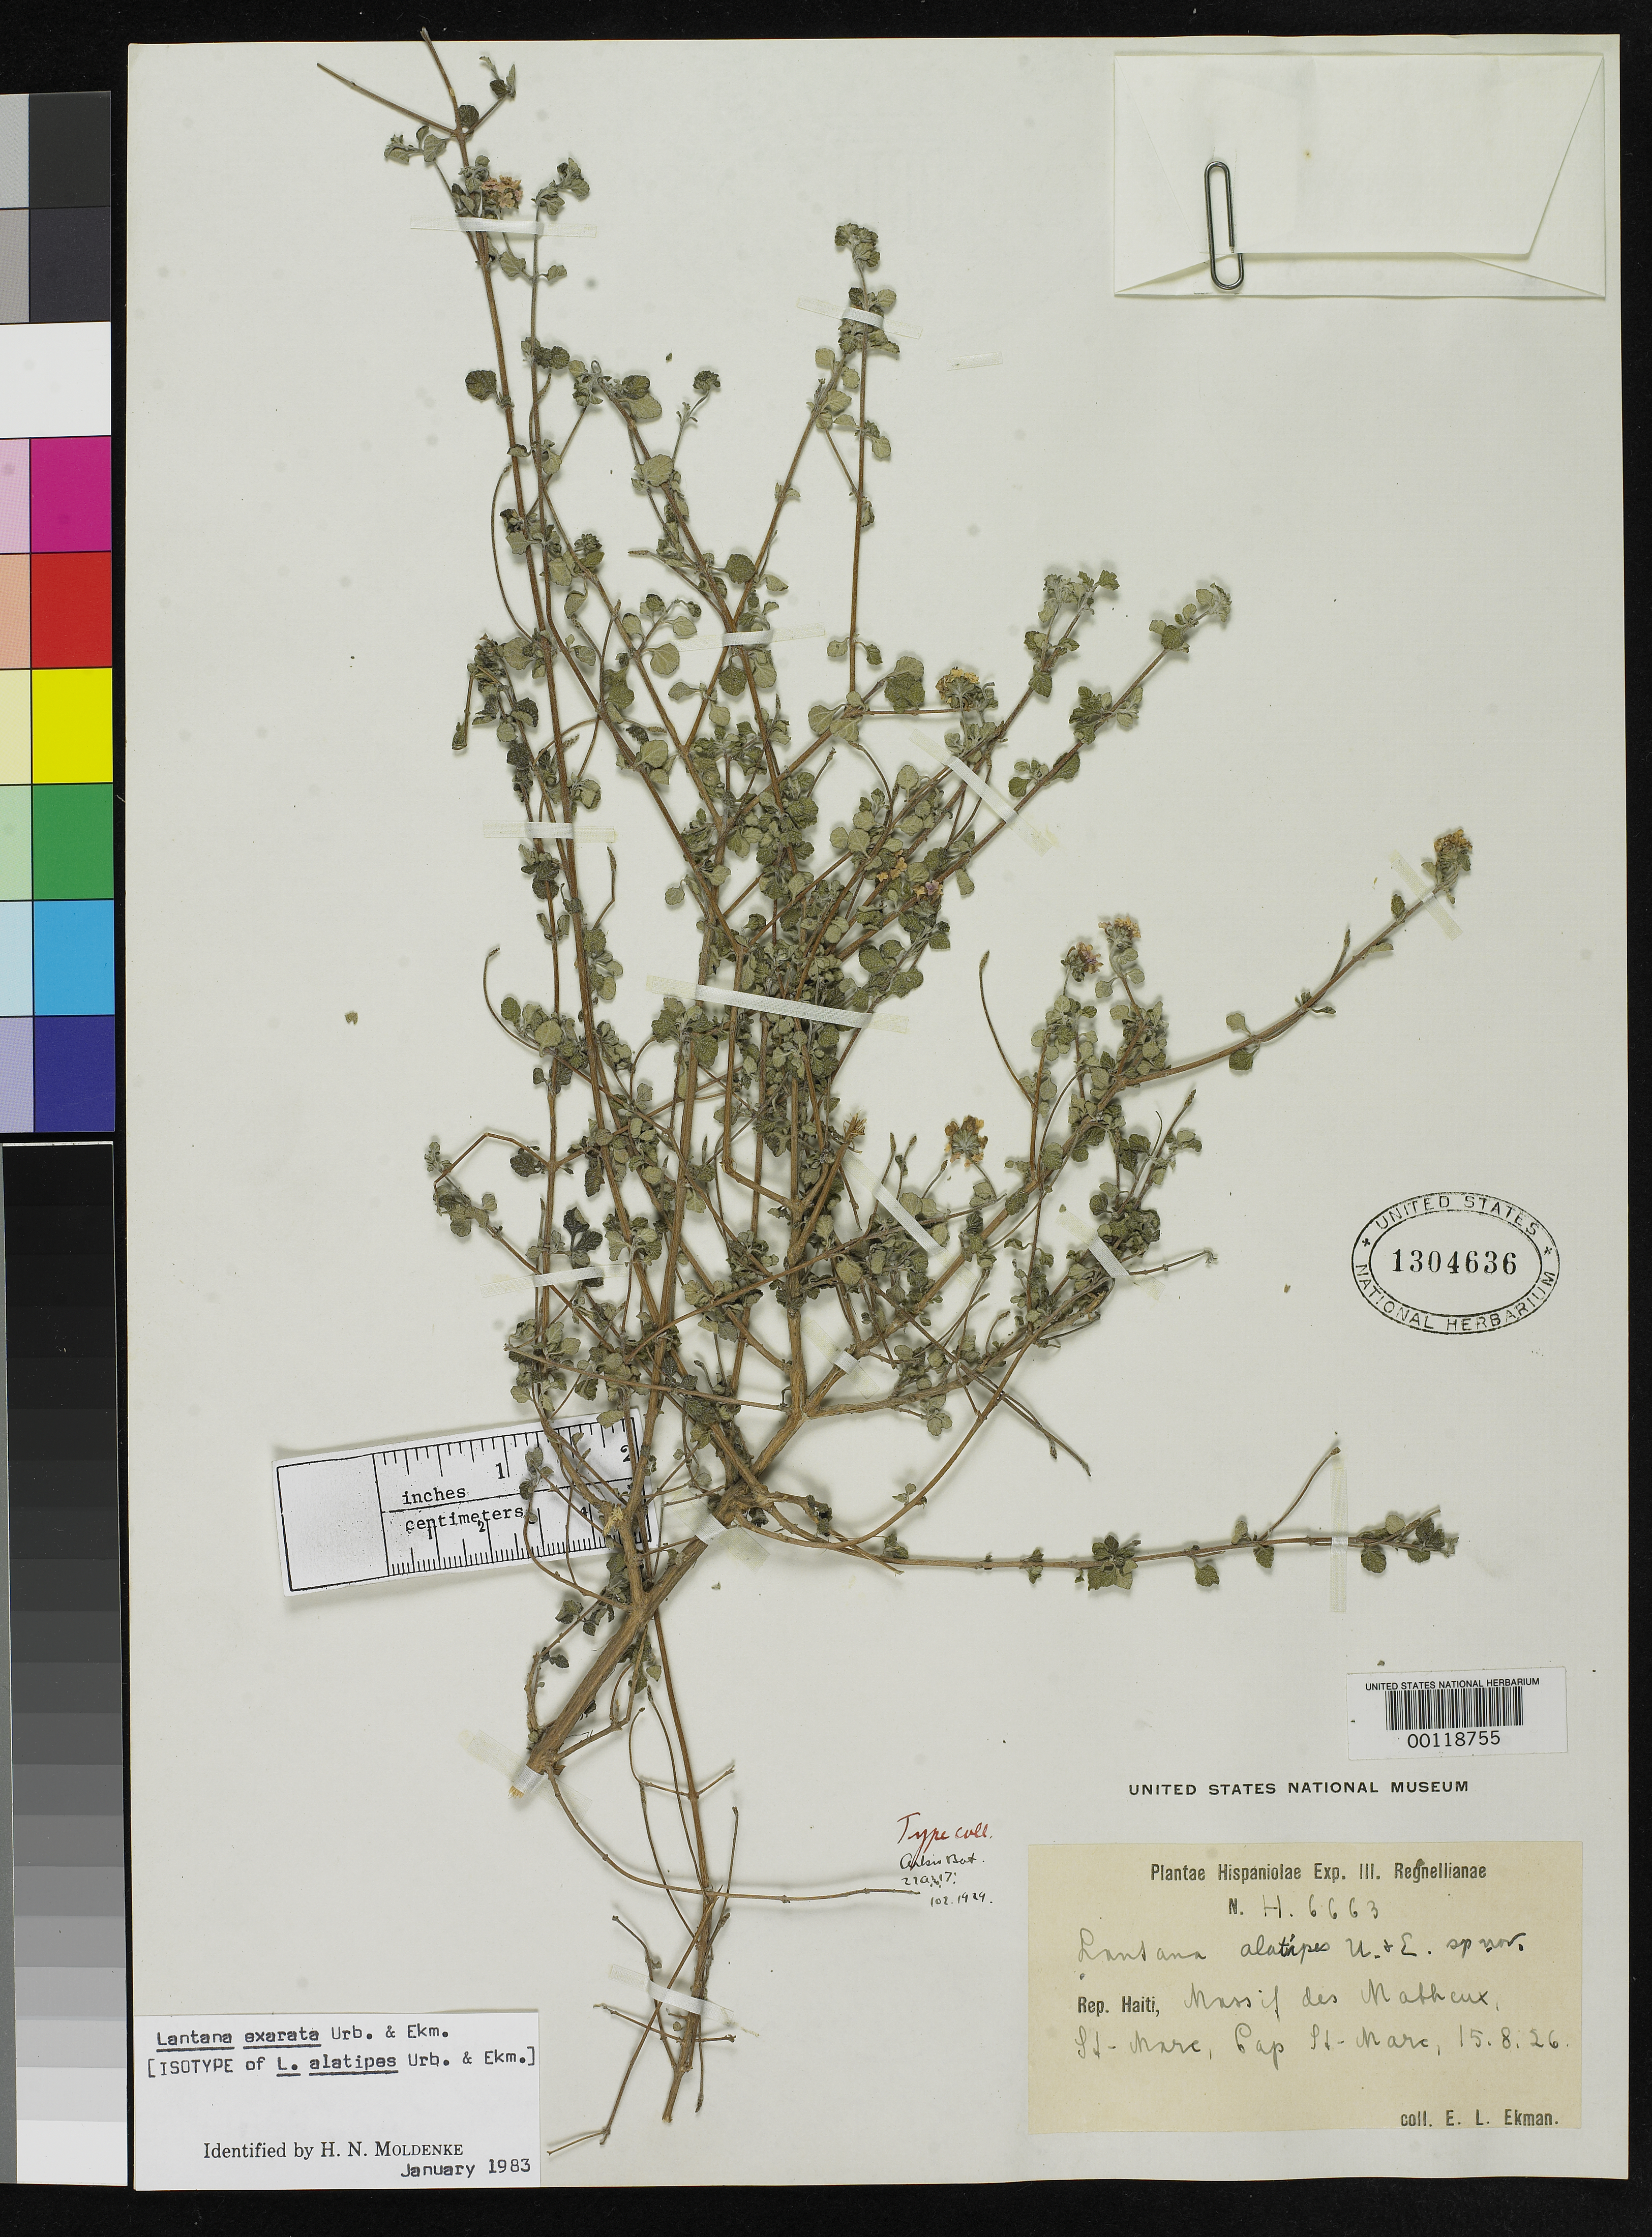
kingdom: Plantae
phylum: Tracheophyta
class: Magnoliopsida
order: Lamiales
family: Verbenaceae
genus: Lantana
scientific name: Lantana alatipes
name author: Urb. & Ekman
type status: Isotype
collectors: E. L. Ekman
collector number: H 6663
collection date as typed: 15 Aug 1926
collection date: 1926-08-15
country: Haiti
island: Hispaniola Island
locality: Massif des Matheux, St. Marc ad Cap St. Marc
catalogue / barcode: US 1304636